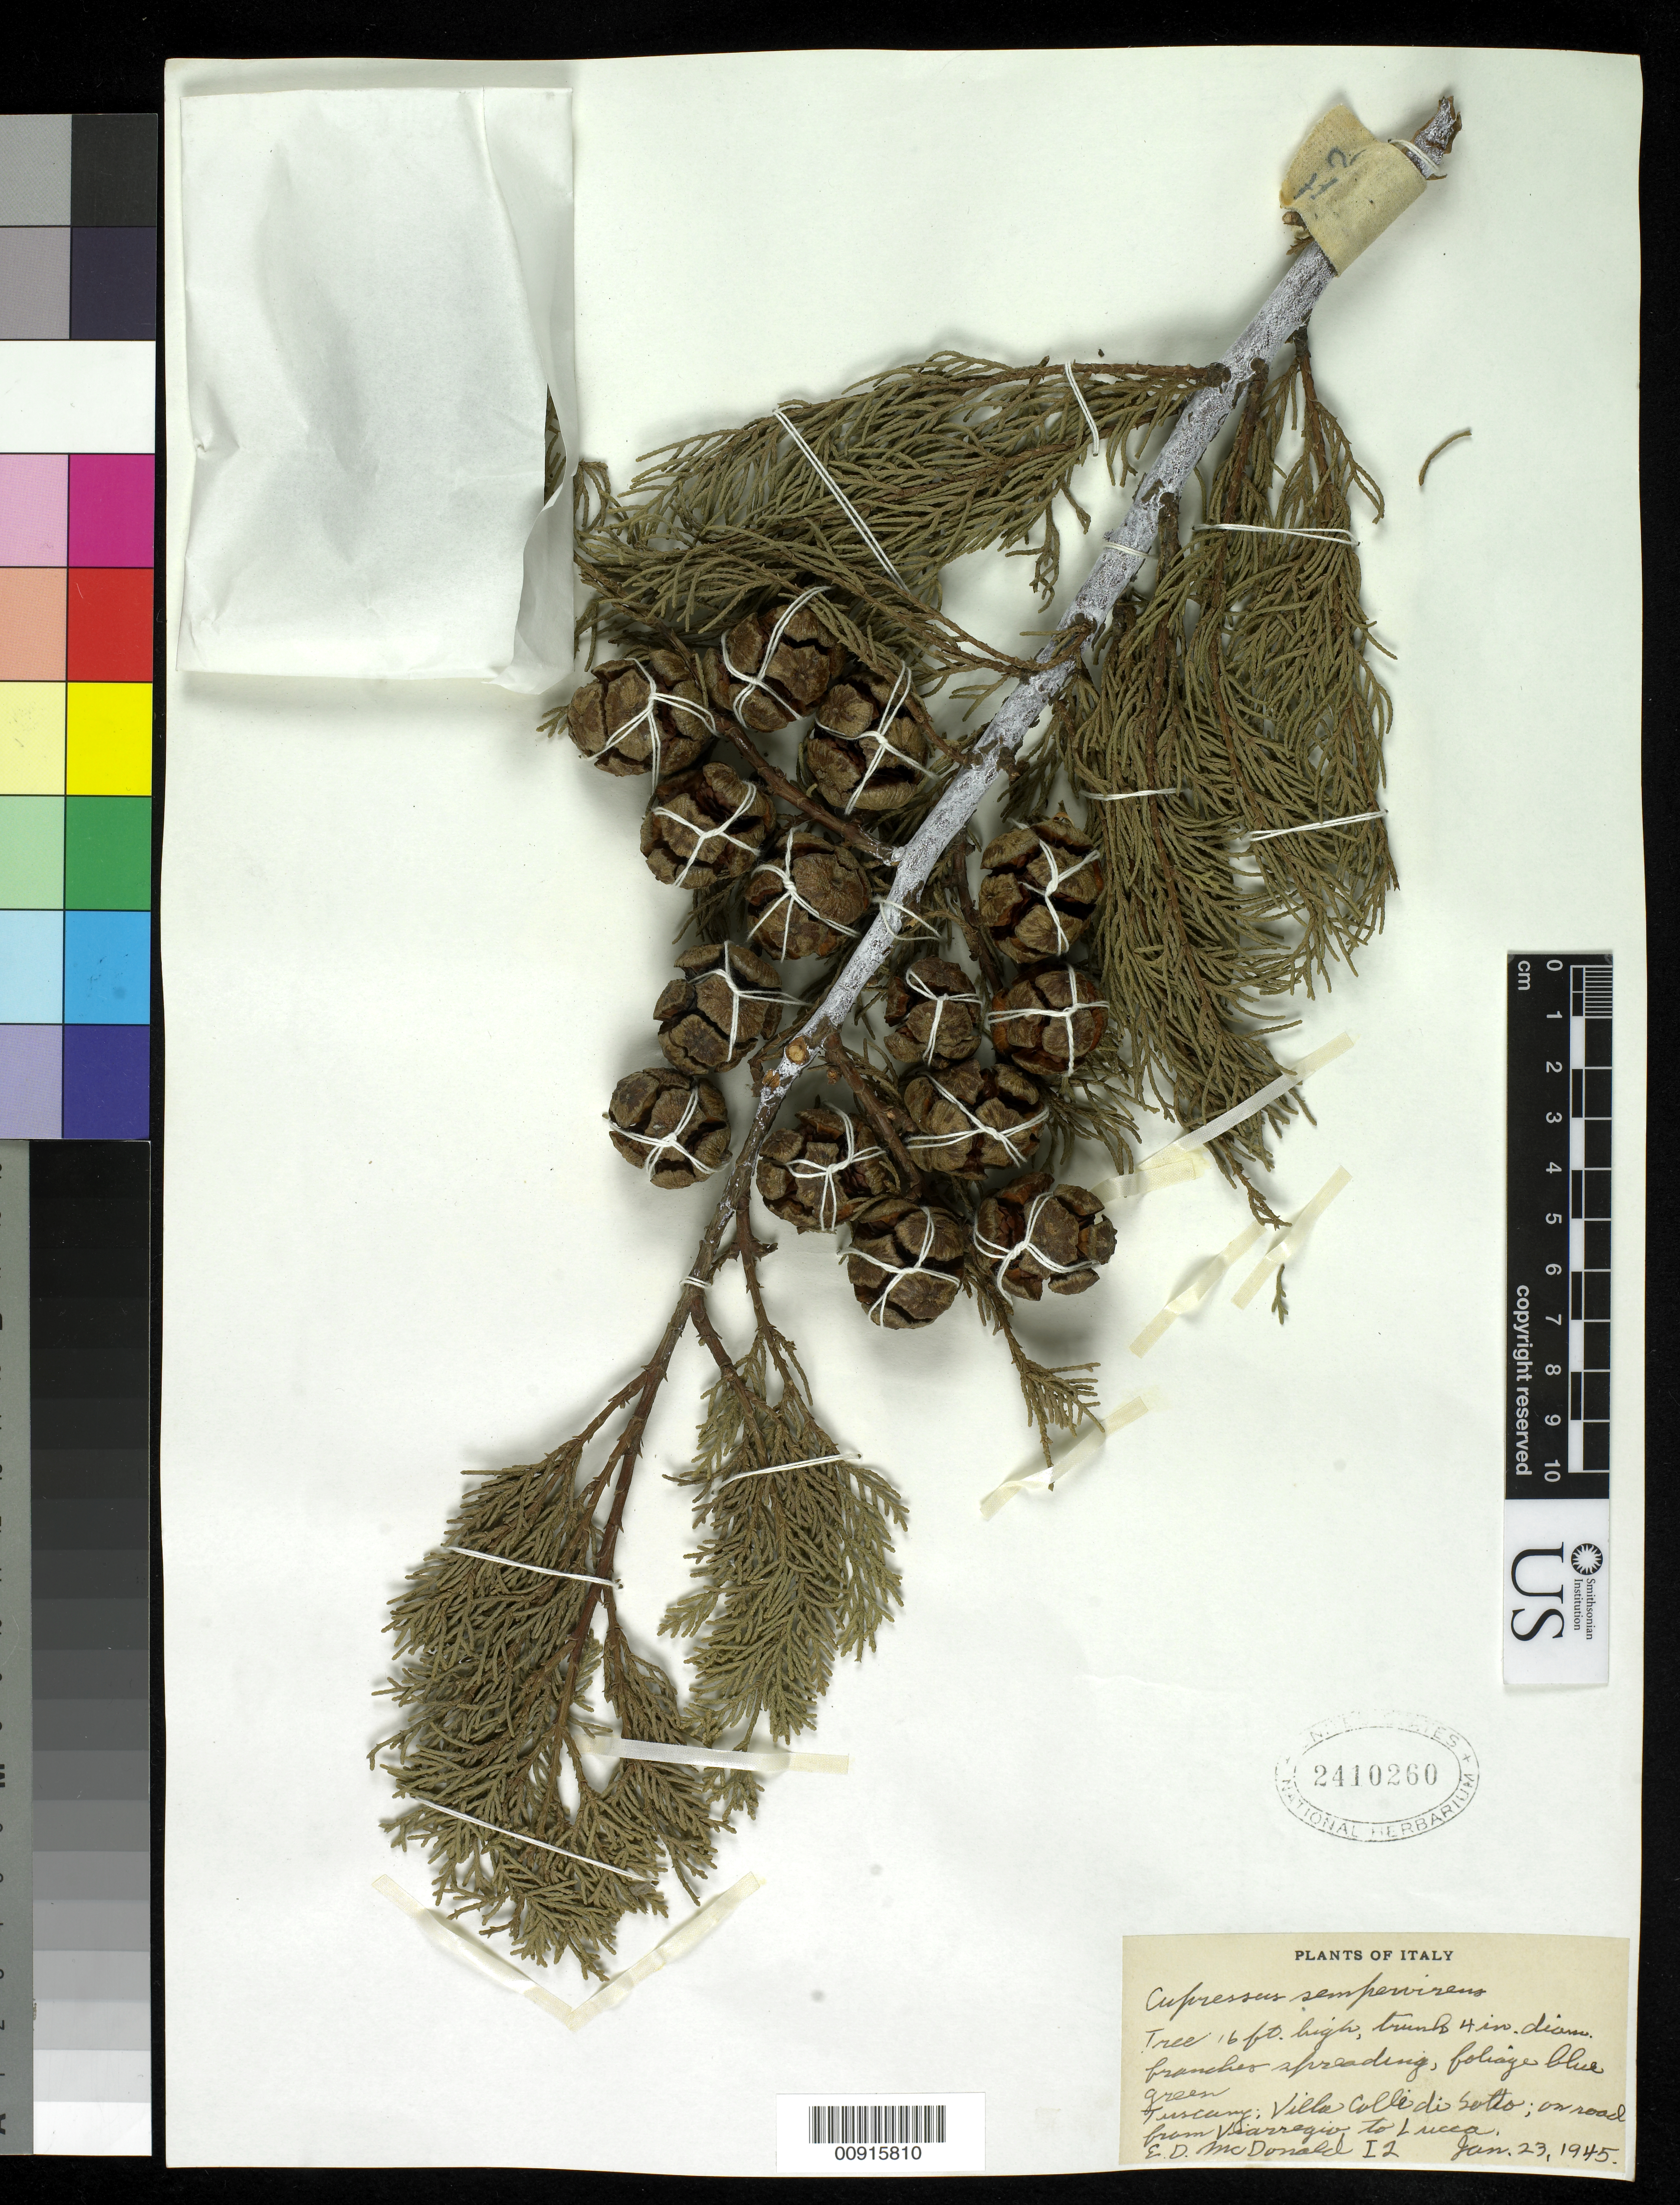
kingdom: Plantae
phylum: Tracheophyta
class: Pinopsida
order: Pinales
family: Cupressaceae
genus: Cupressus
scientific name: Cupressus sempervirens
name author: L.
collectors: E. D. McDonald Jr.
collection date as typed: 23 Jan 1945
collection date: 1945-01-23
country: Italy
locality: Tuscany; Villa Colli di sotto; on road from Viarregio to Lucca,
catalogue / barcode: US 2410260